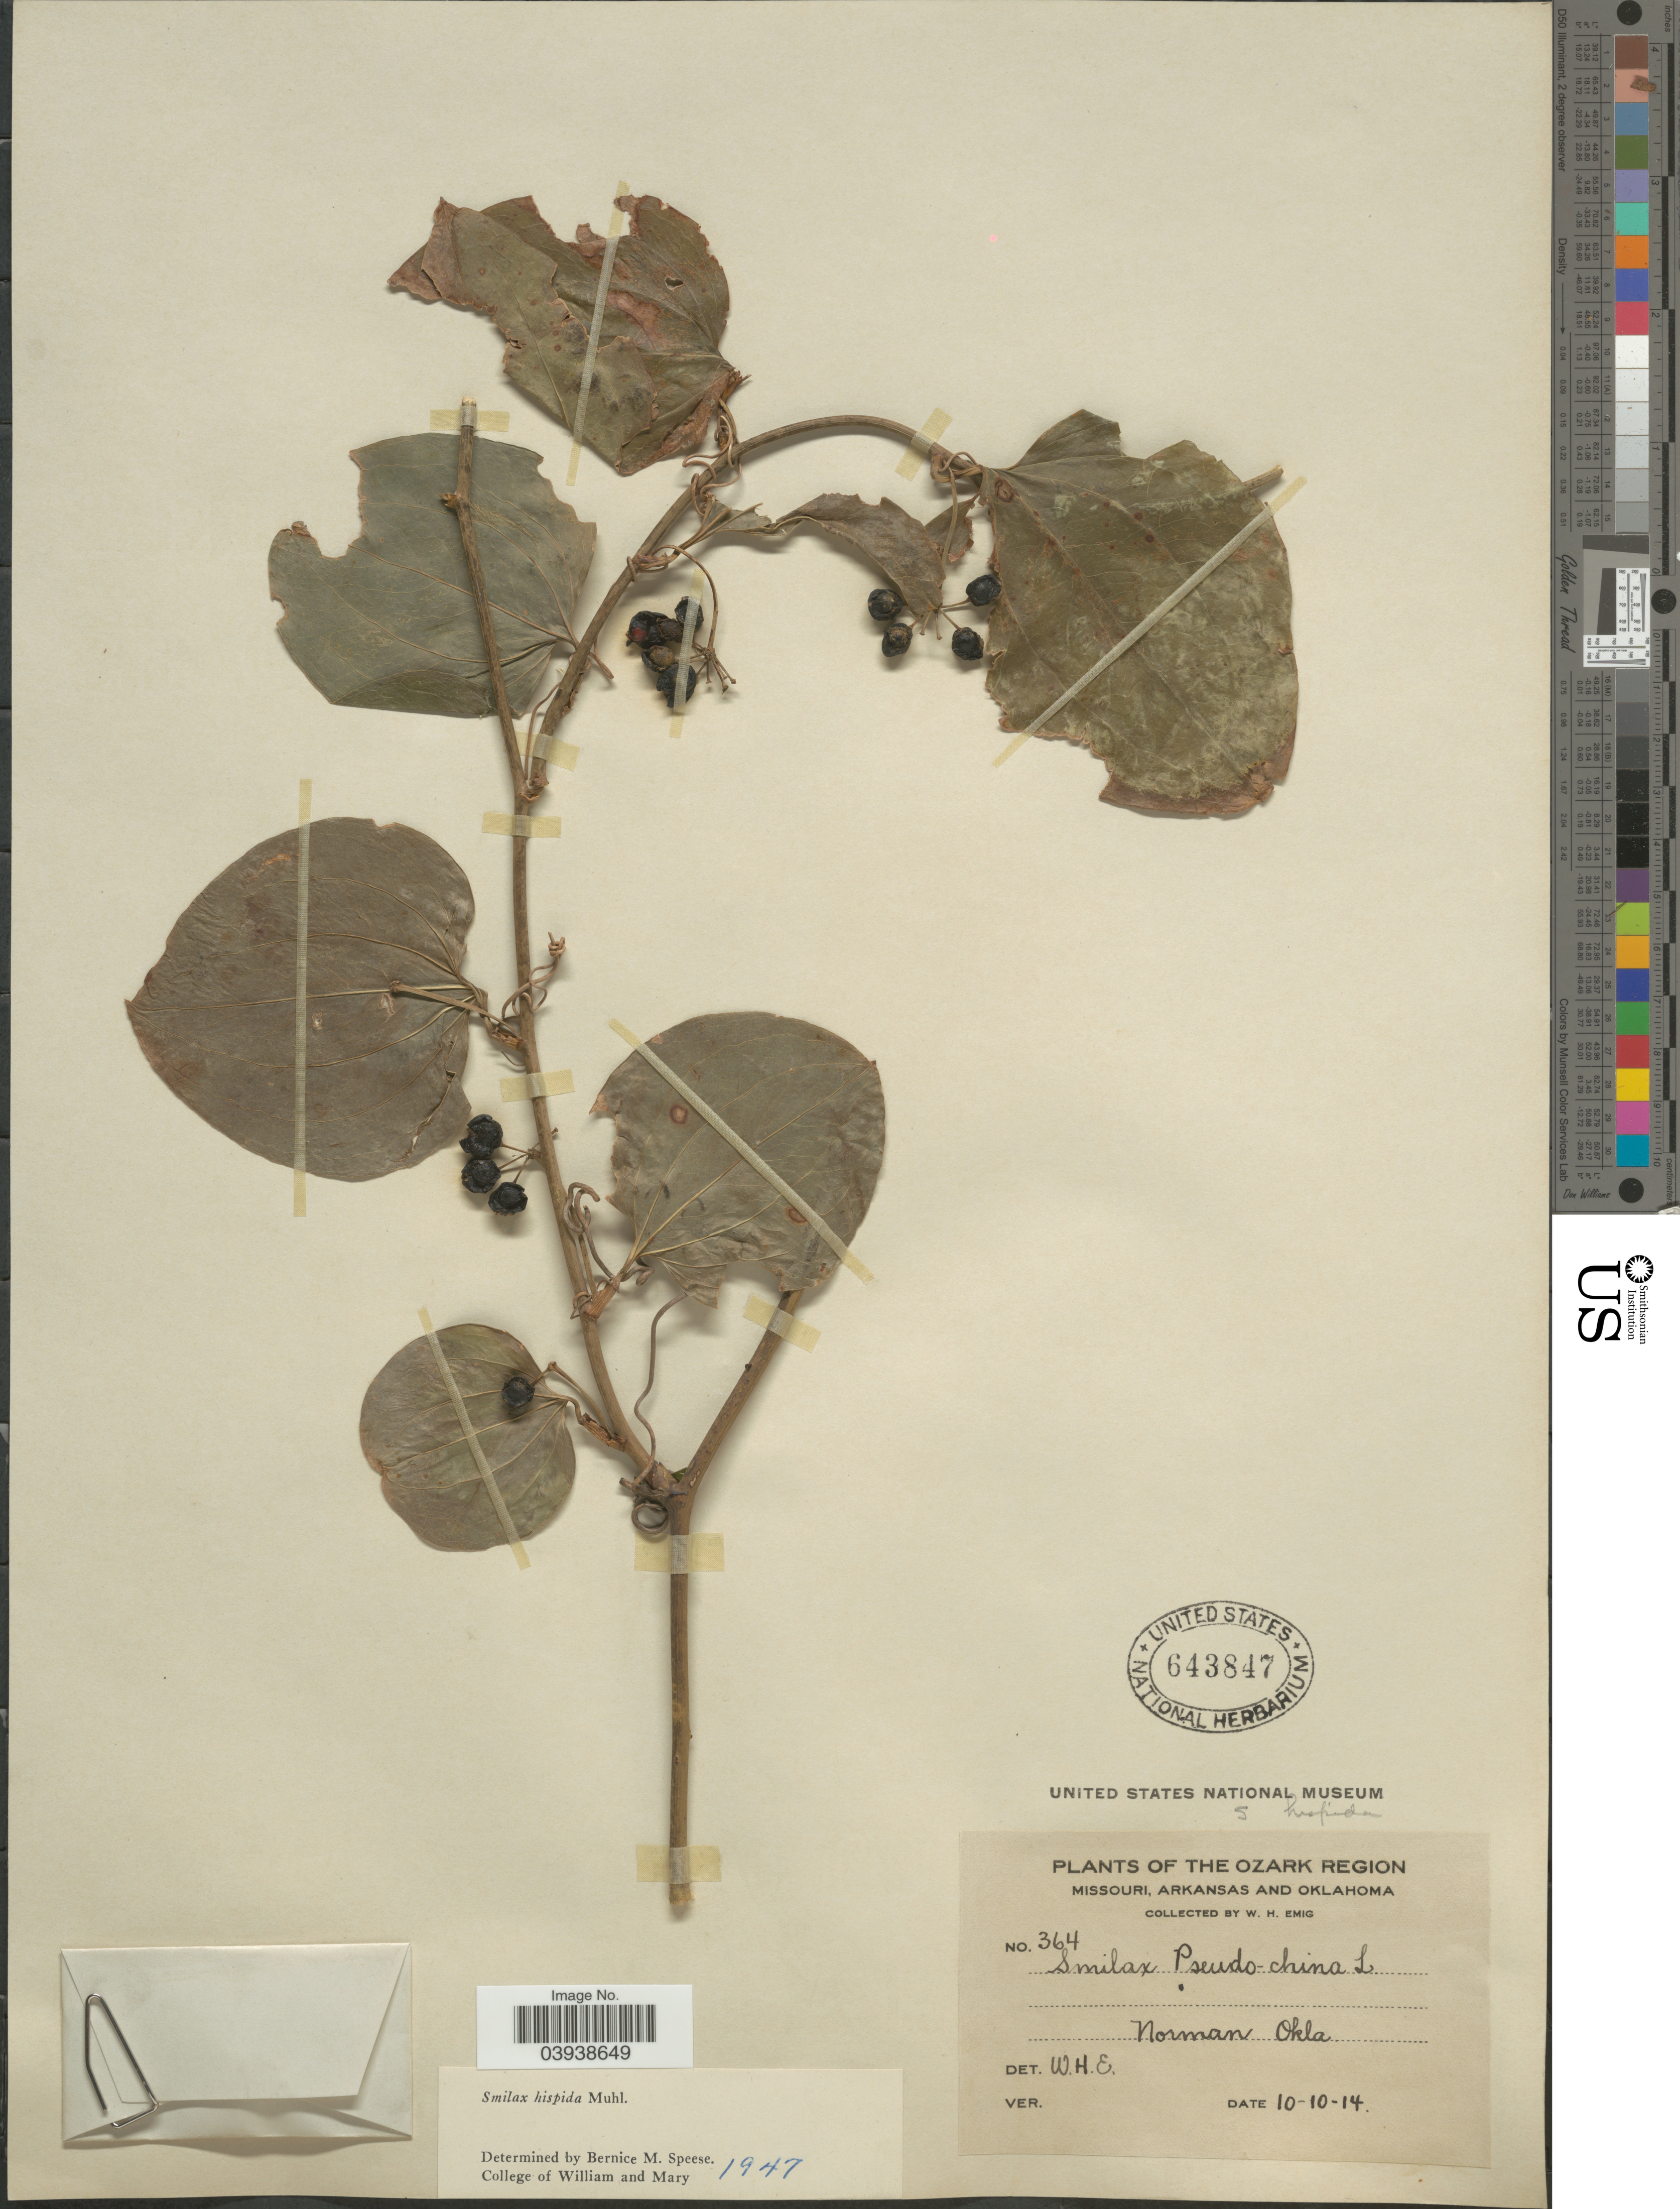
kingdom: Plantae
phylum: Tracheophyta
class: Liliopsida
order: Liliales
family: Smilacaceae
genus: Smilax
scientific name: Smilax hispida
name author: Raf.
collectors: W. H. Emig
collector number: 364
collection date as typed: Transcribed d/m/y: 10/10/14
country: United States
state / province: Oklahoma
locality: The Ozark Region. Norman.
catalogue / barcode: US 643847